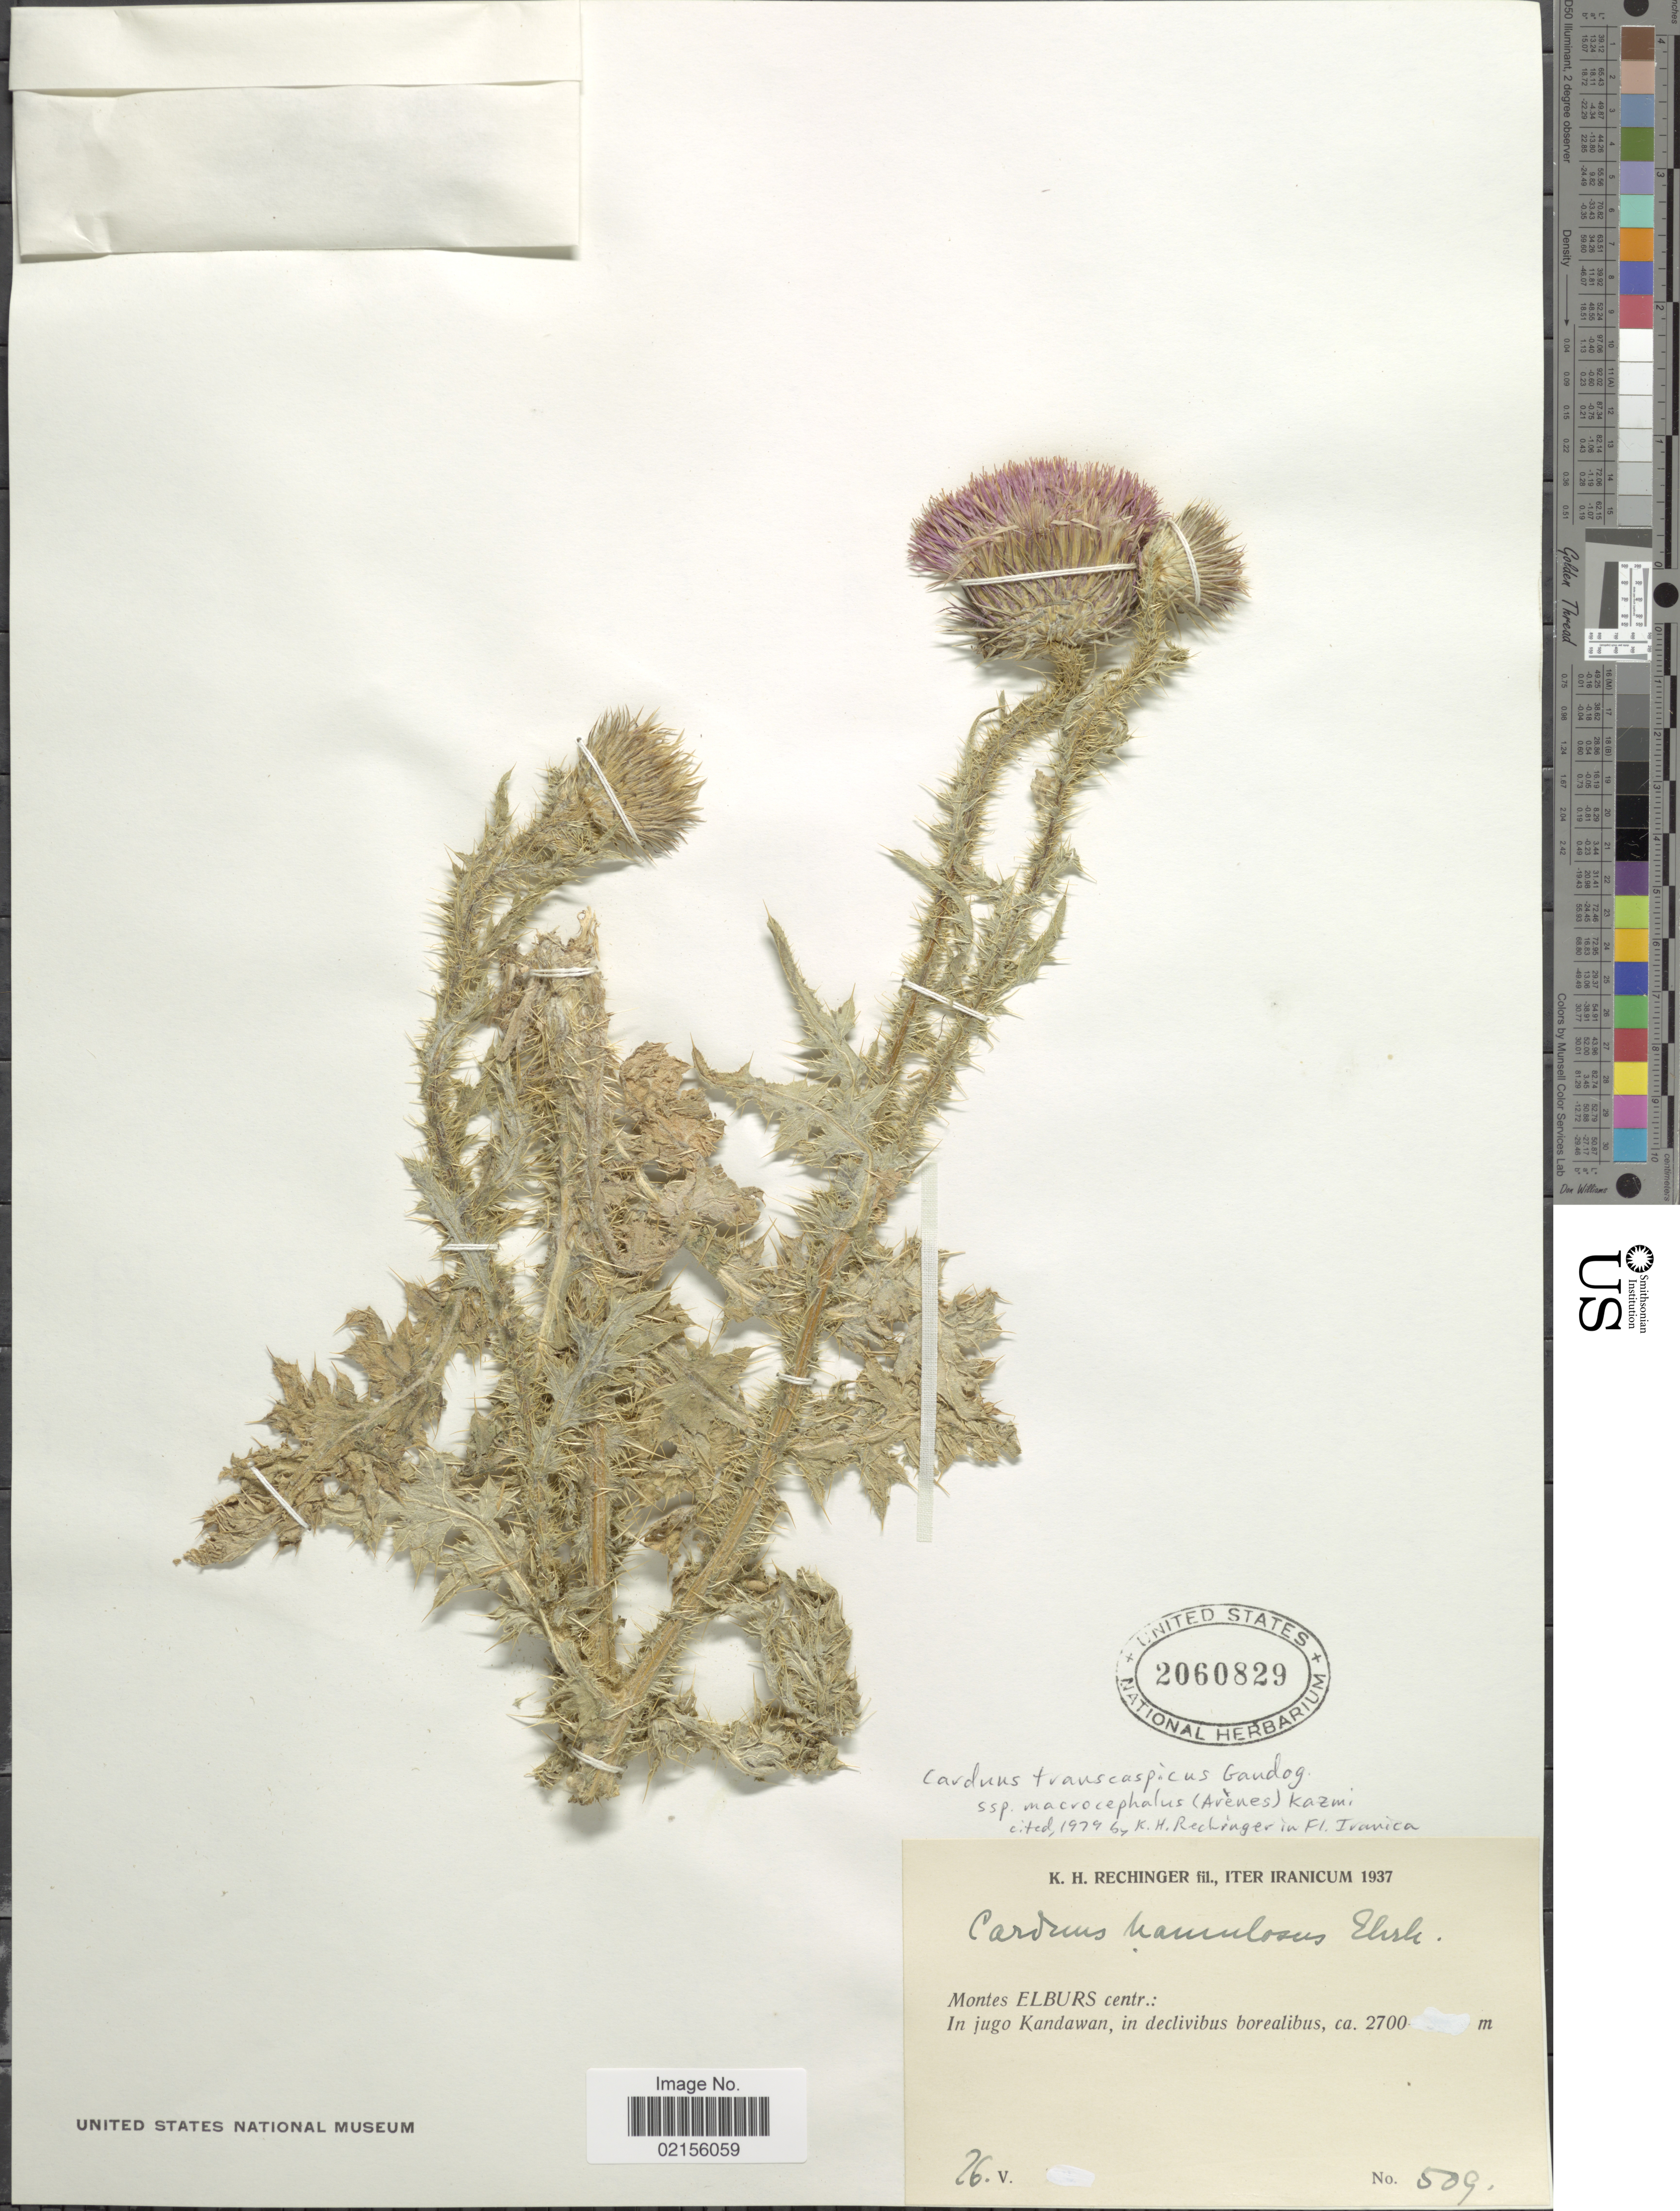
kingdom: Plantae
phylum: Tracheophyta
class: Magnoliopsida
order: Asterales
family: Asteraceae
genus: Carduus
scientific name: Carduus transcaspicus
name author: Gand.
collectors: K. H. Rechinger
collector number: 509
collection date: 1937-05-26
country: Iran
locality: Montes Elburs centr: In jugo Kandawan, in declivibis borealibus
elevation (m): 2700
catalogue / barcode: US 2060829